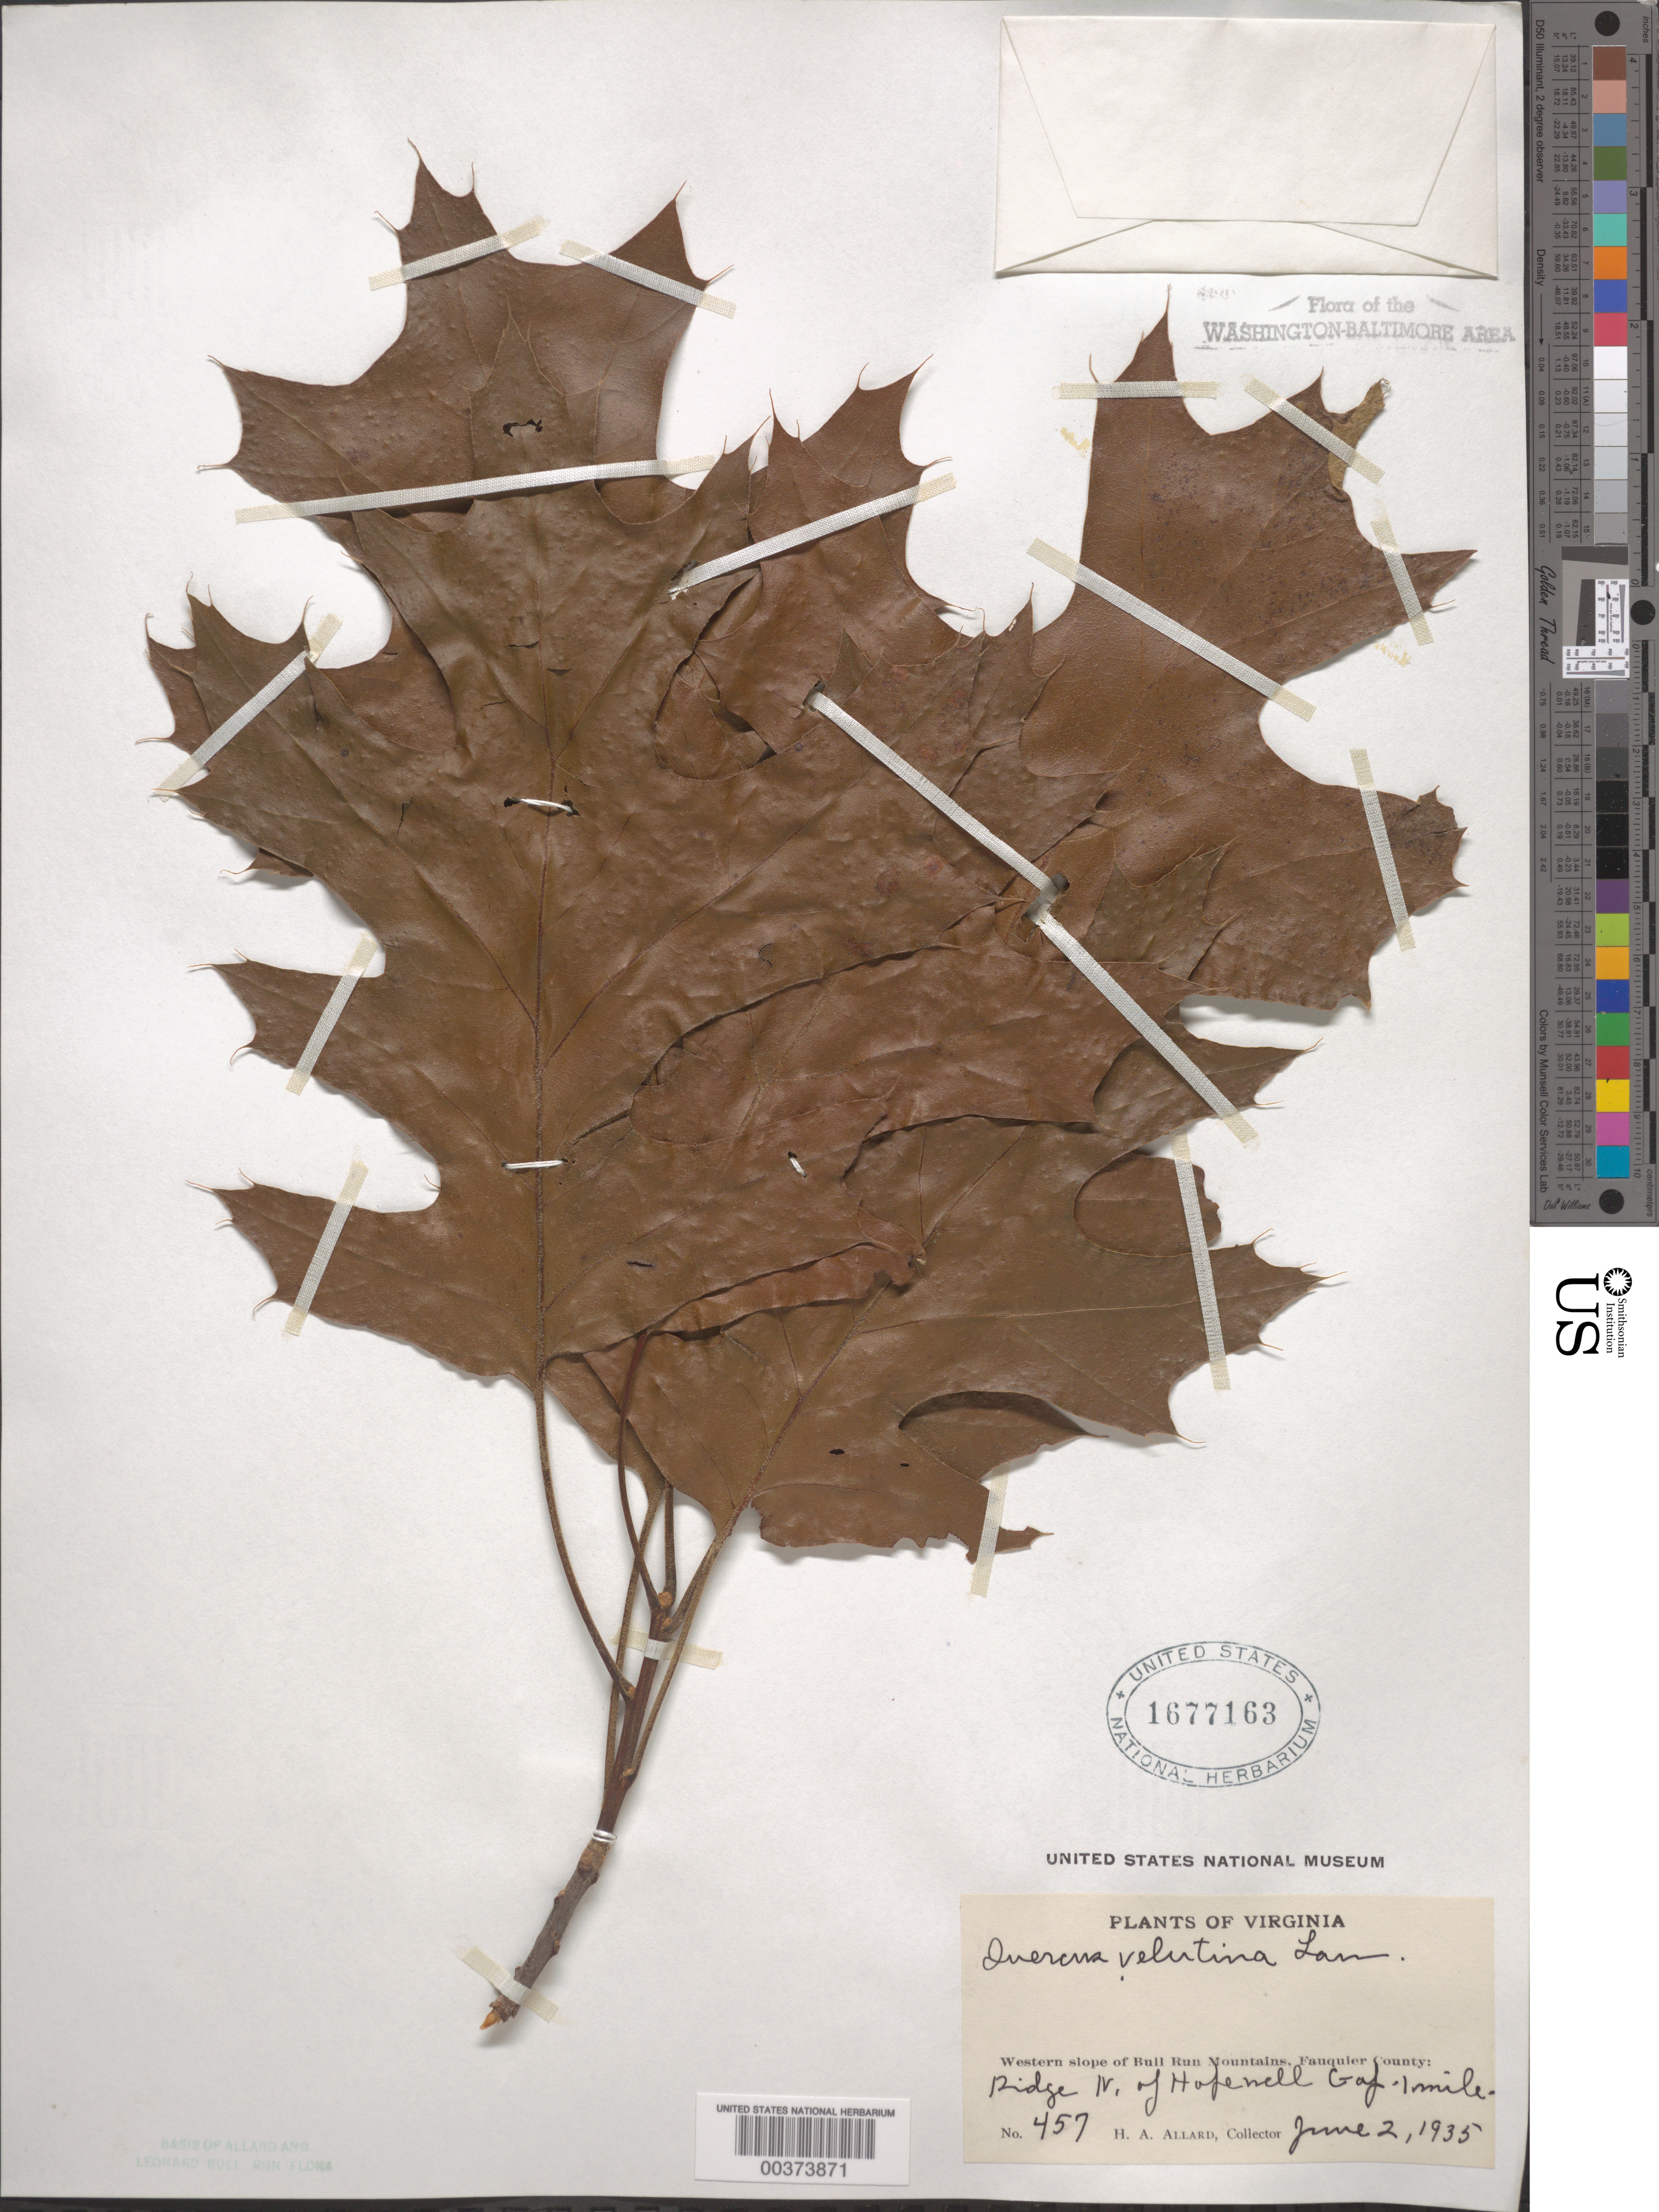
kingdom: Plantae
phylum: Tracheophyta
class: Magnoliopsida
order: Fagales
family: Fagaceae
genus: Quercus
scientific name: Quercus velutina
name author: Lam.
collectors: H. A. Allard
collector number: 457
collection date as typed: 02 Jun 1935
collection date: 1935-06-02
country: United States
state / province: Virginia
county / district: Fauquier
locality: North of Hopewell Gap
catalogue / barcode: US 1677163